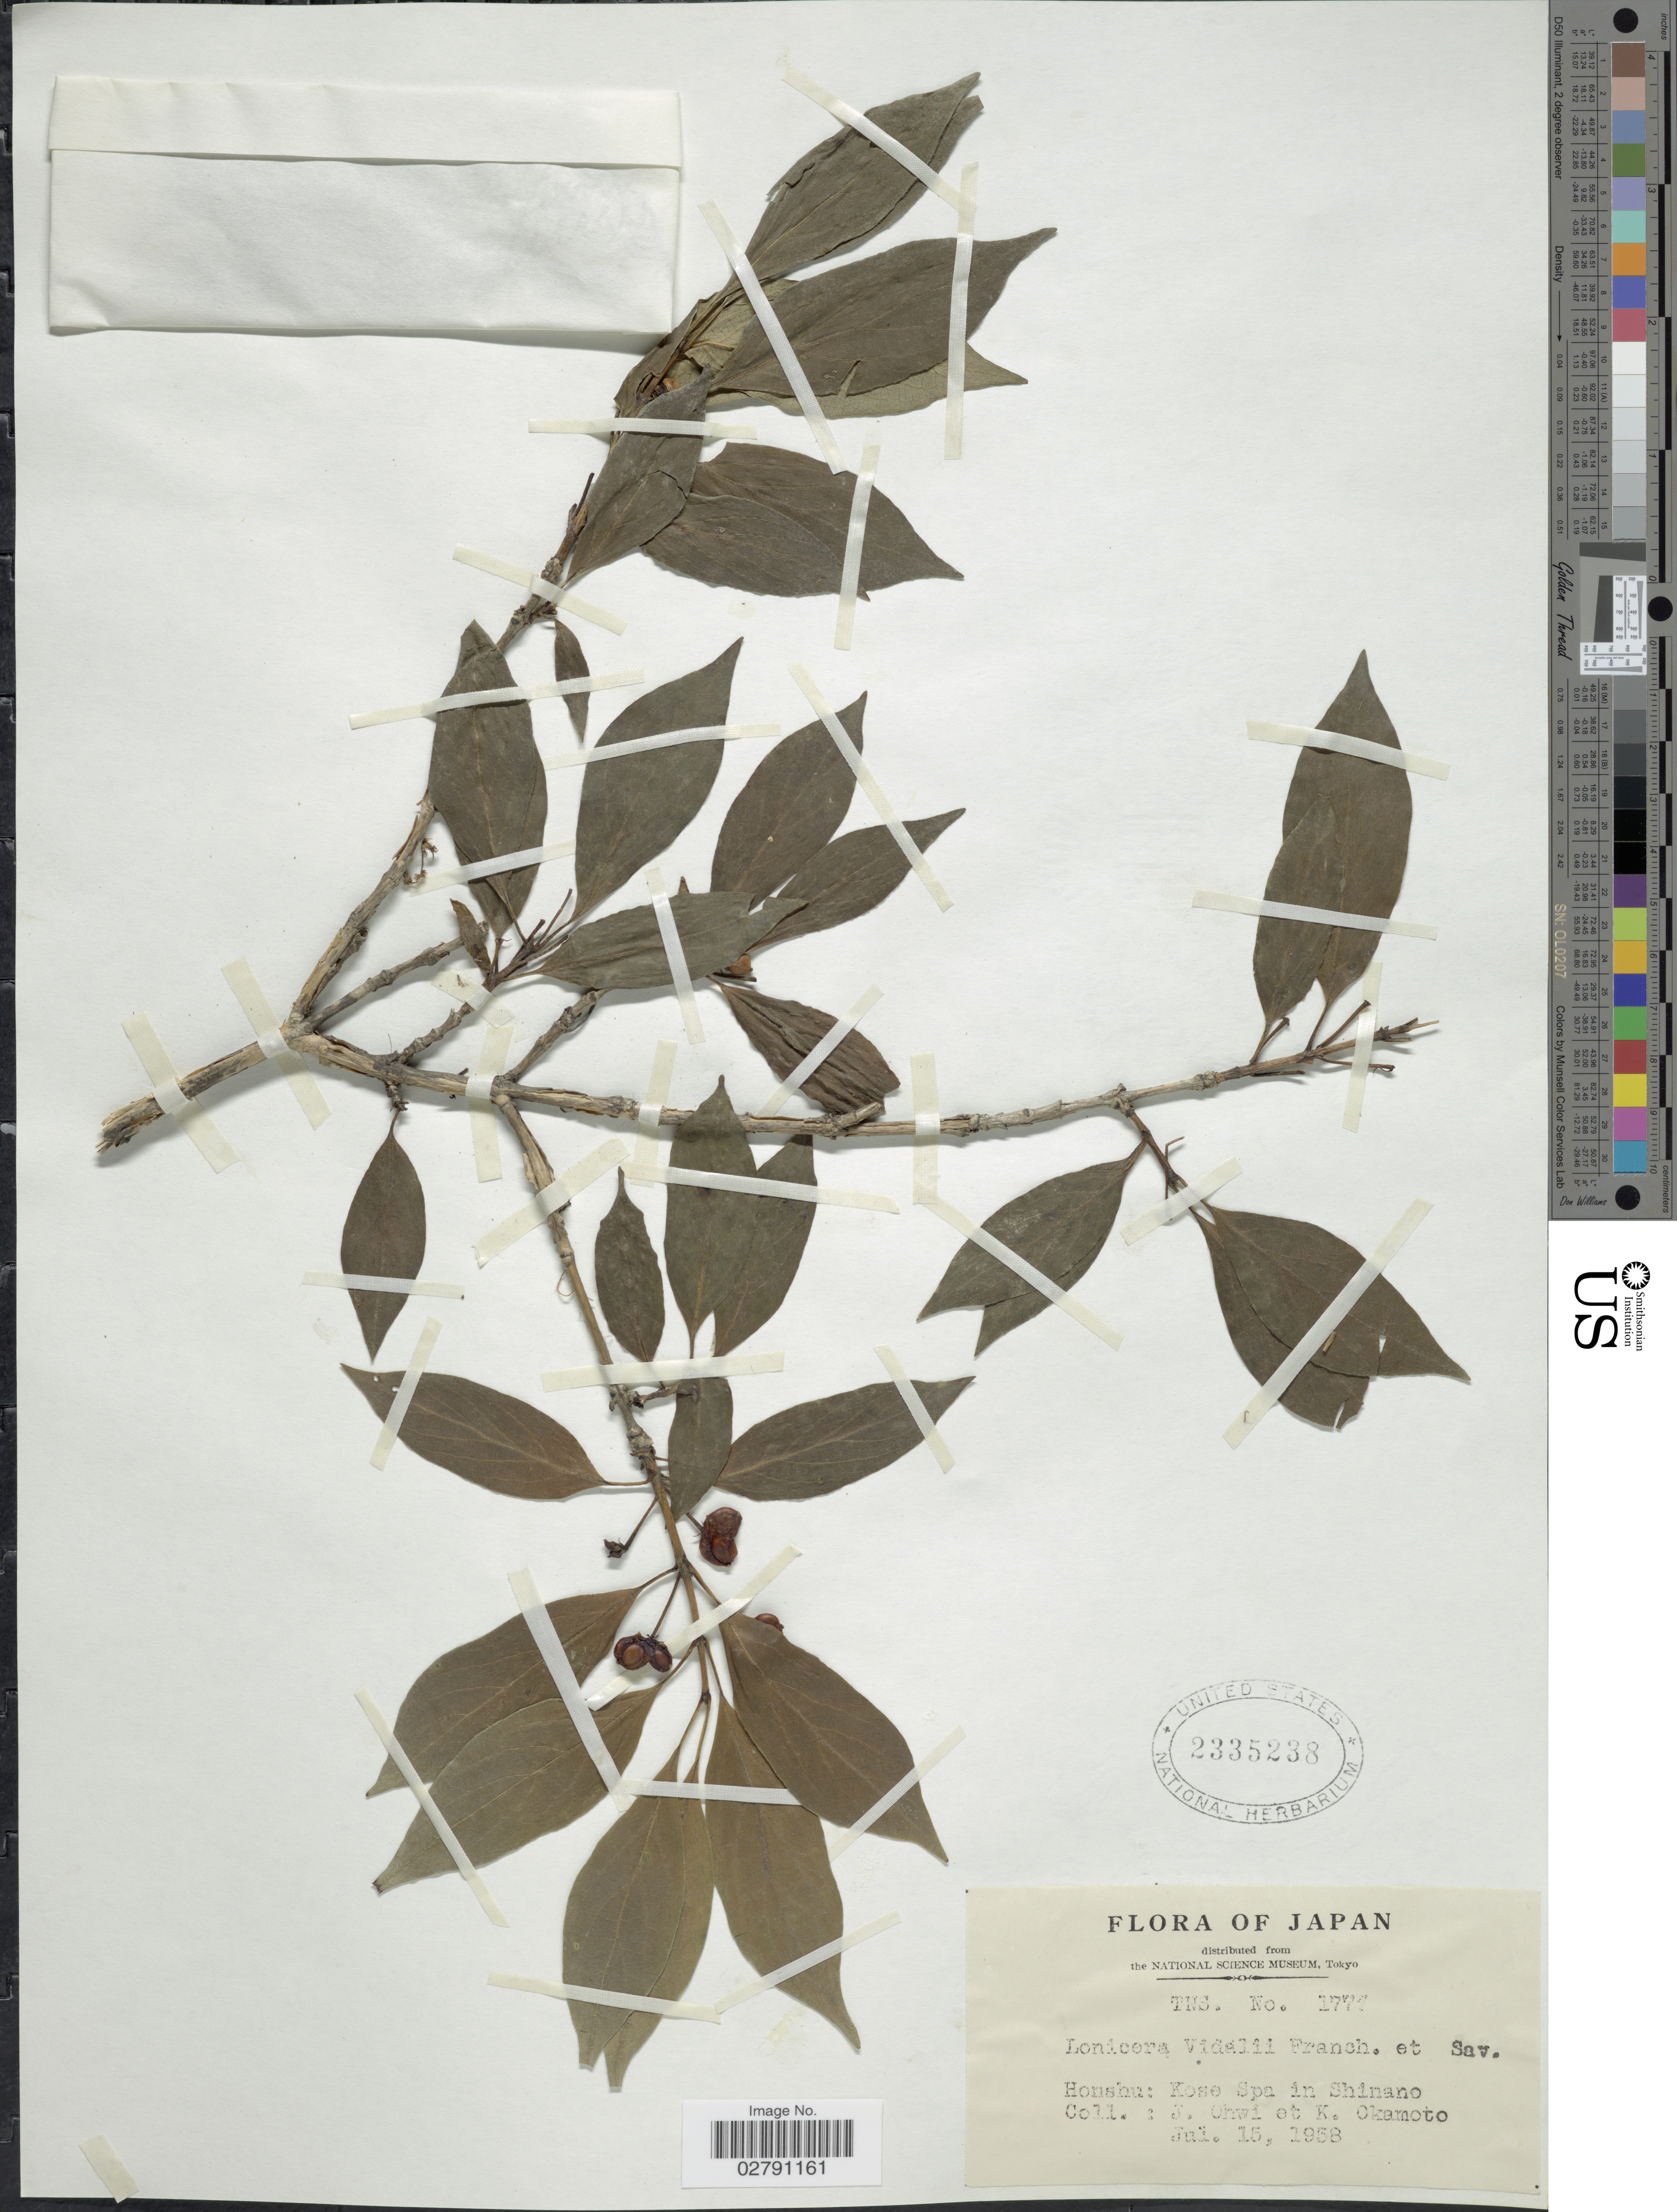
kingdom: Plantae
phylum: Tracheophyta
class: Magnoliopsida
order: Dipsacales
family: Caprifoliaceae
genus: Lonicera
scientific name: Lonicera vidalii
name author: Franch. & Sav.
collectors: J. Ohwi & K. Okamoto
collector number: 1777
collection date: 1958-07-15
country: Japan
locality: Honshu: Kose Spa in Shinano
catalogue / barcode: US 2335238